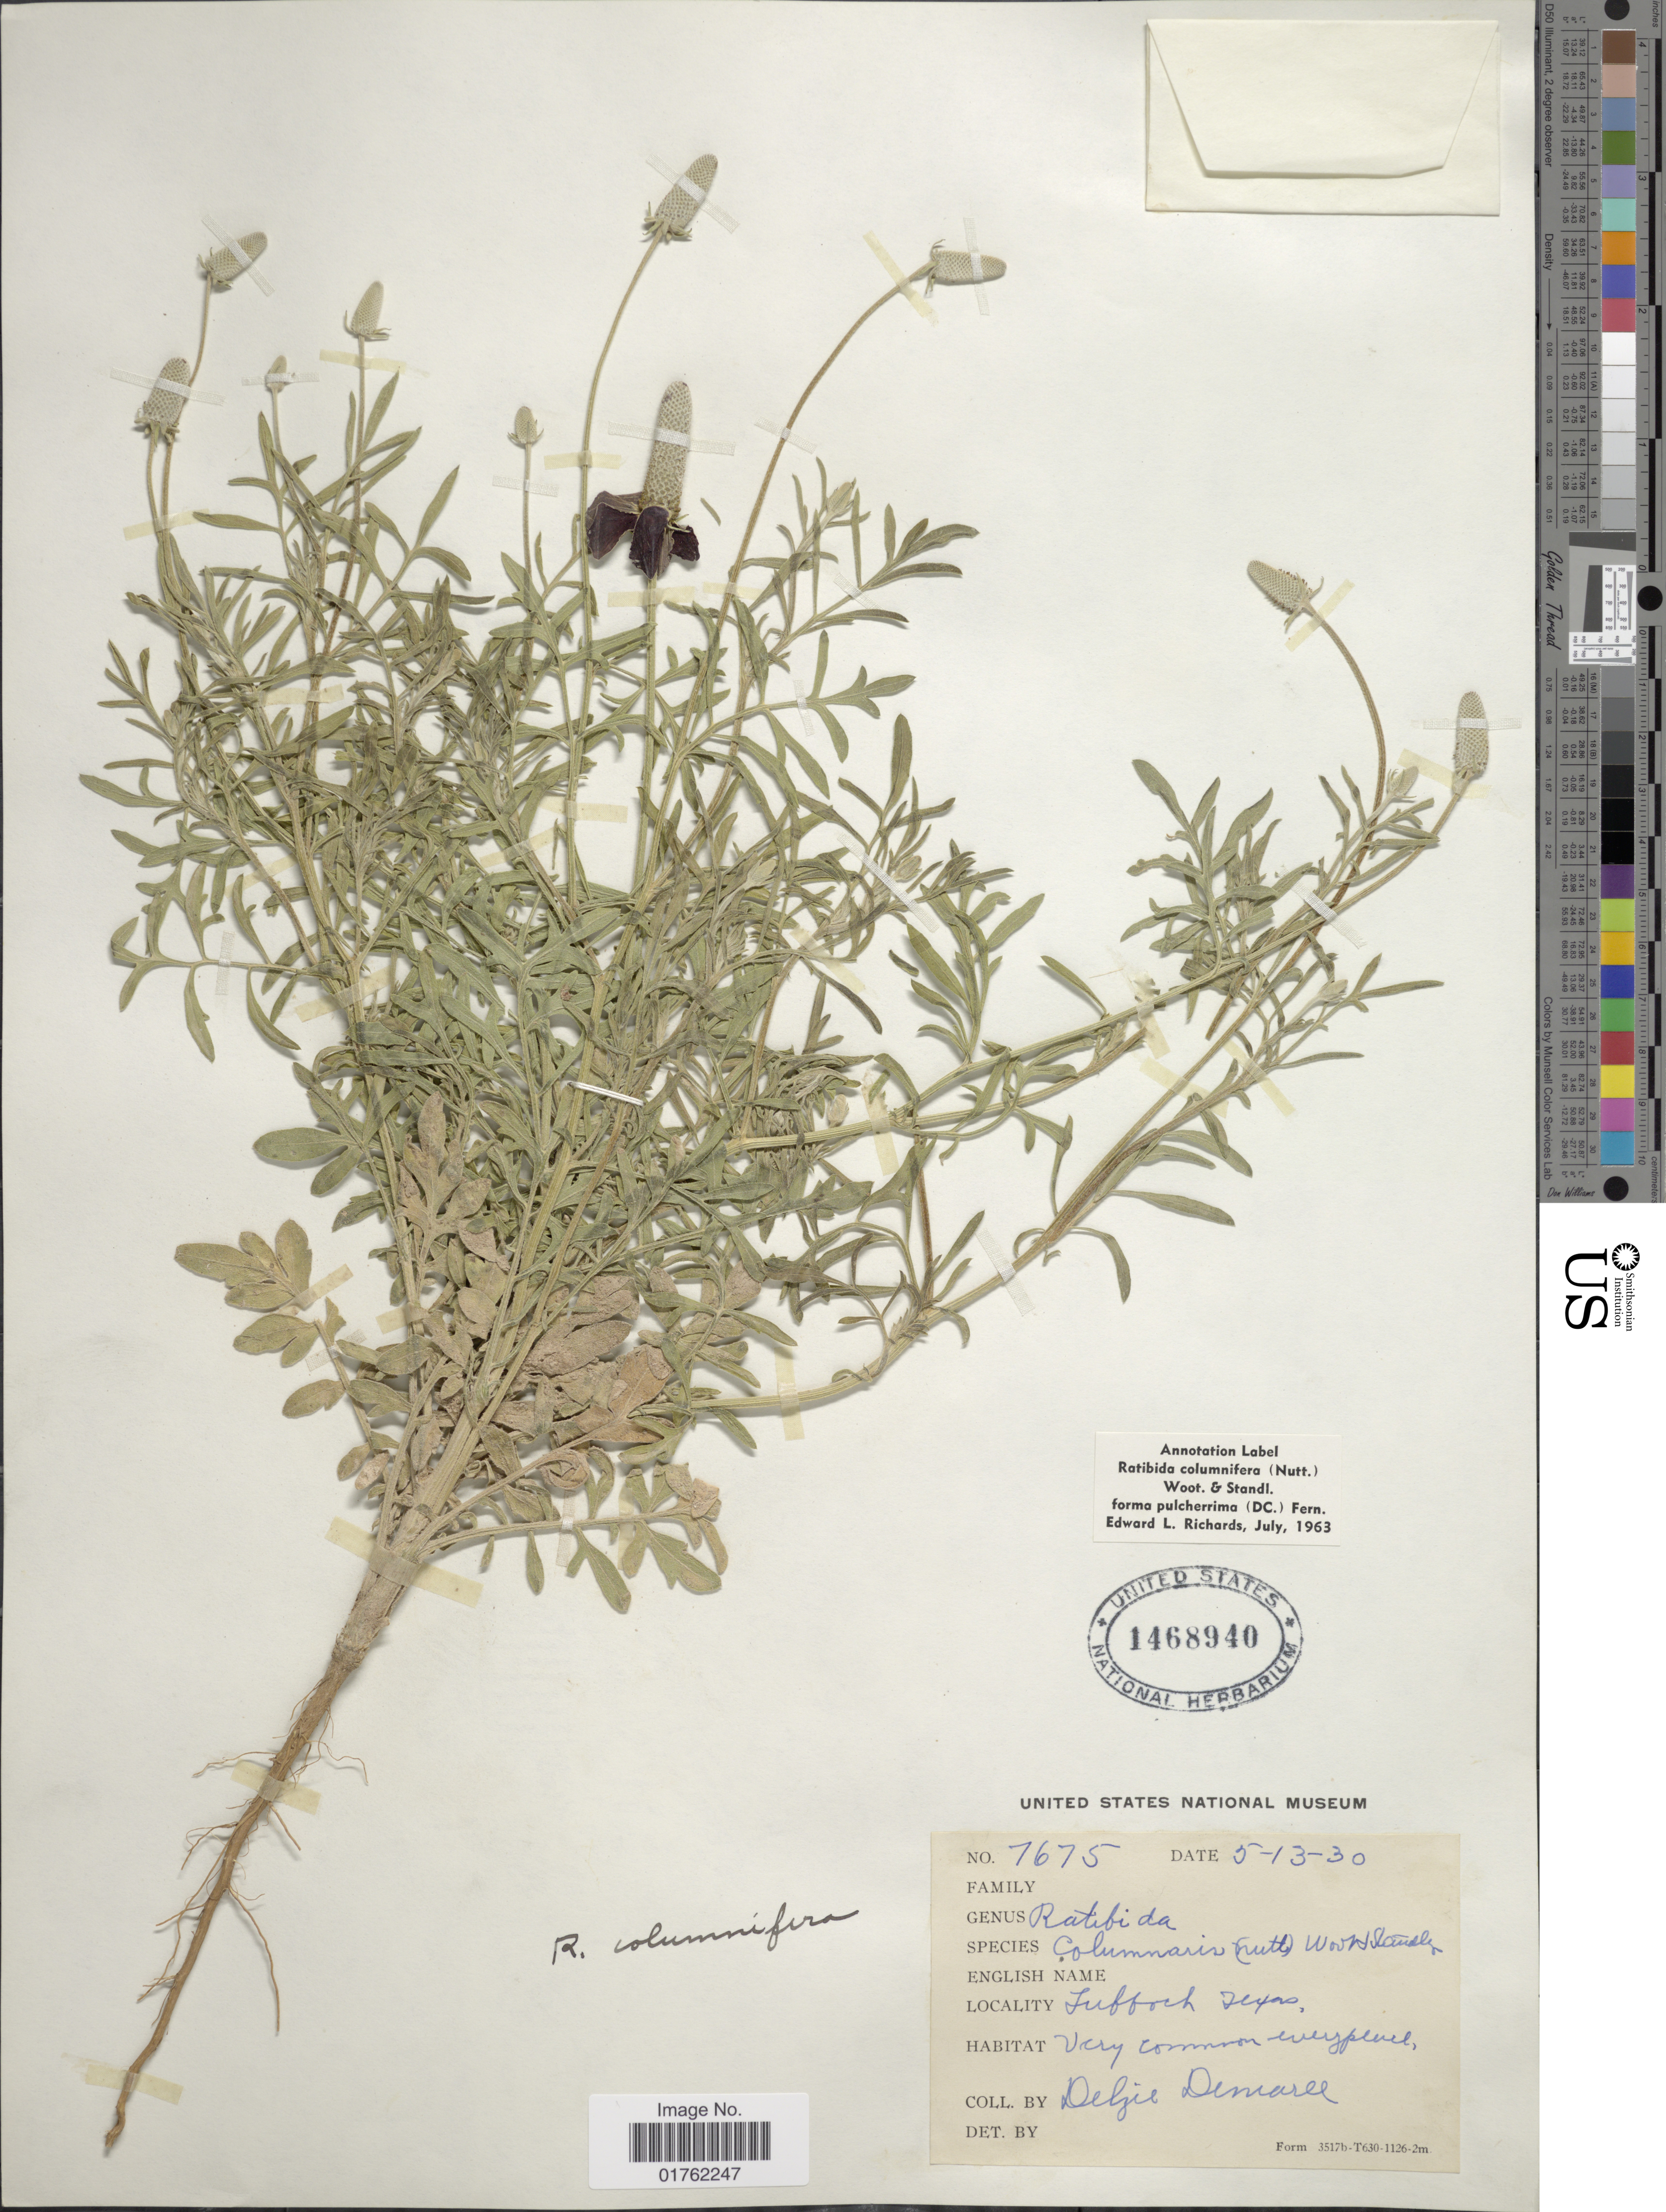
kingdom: Plantae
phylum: Tracheophyta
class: Magnoliopsida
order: Asterales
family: Asteraceae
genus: Ratibida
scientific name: Ratibida columnaris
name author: (Pursh) D. Don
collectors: D. Demaree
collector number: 7675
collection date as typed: Transcribed d/m/y: 13/5/30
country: United States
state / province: Texas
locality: Lubbock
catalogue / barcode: US 1468940